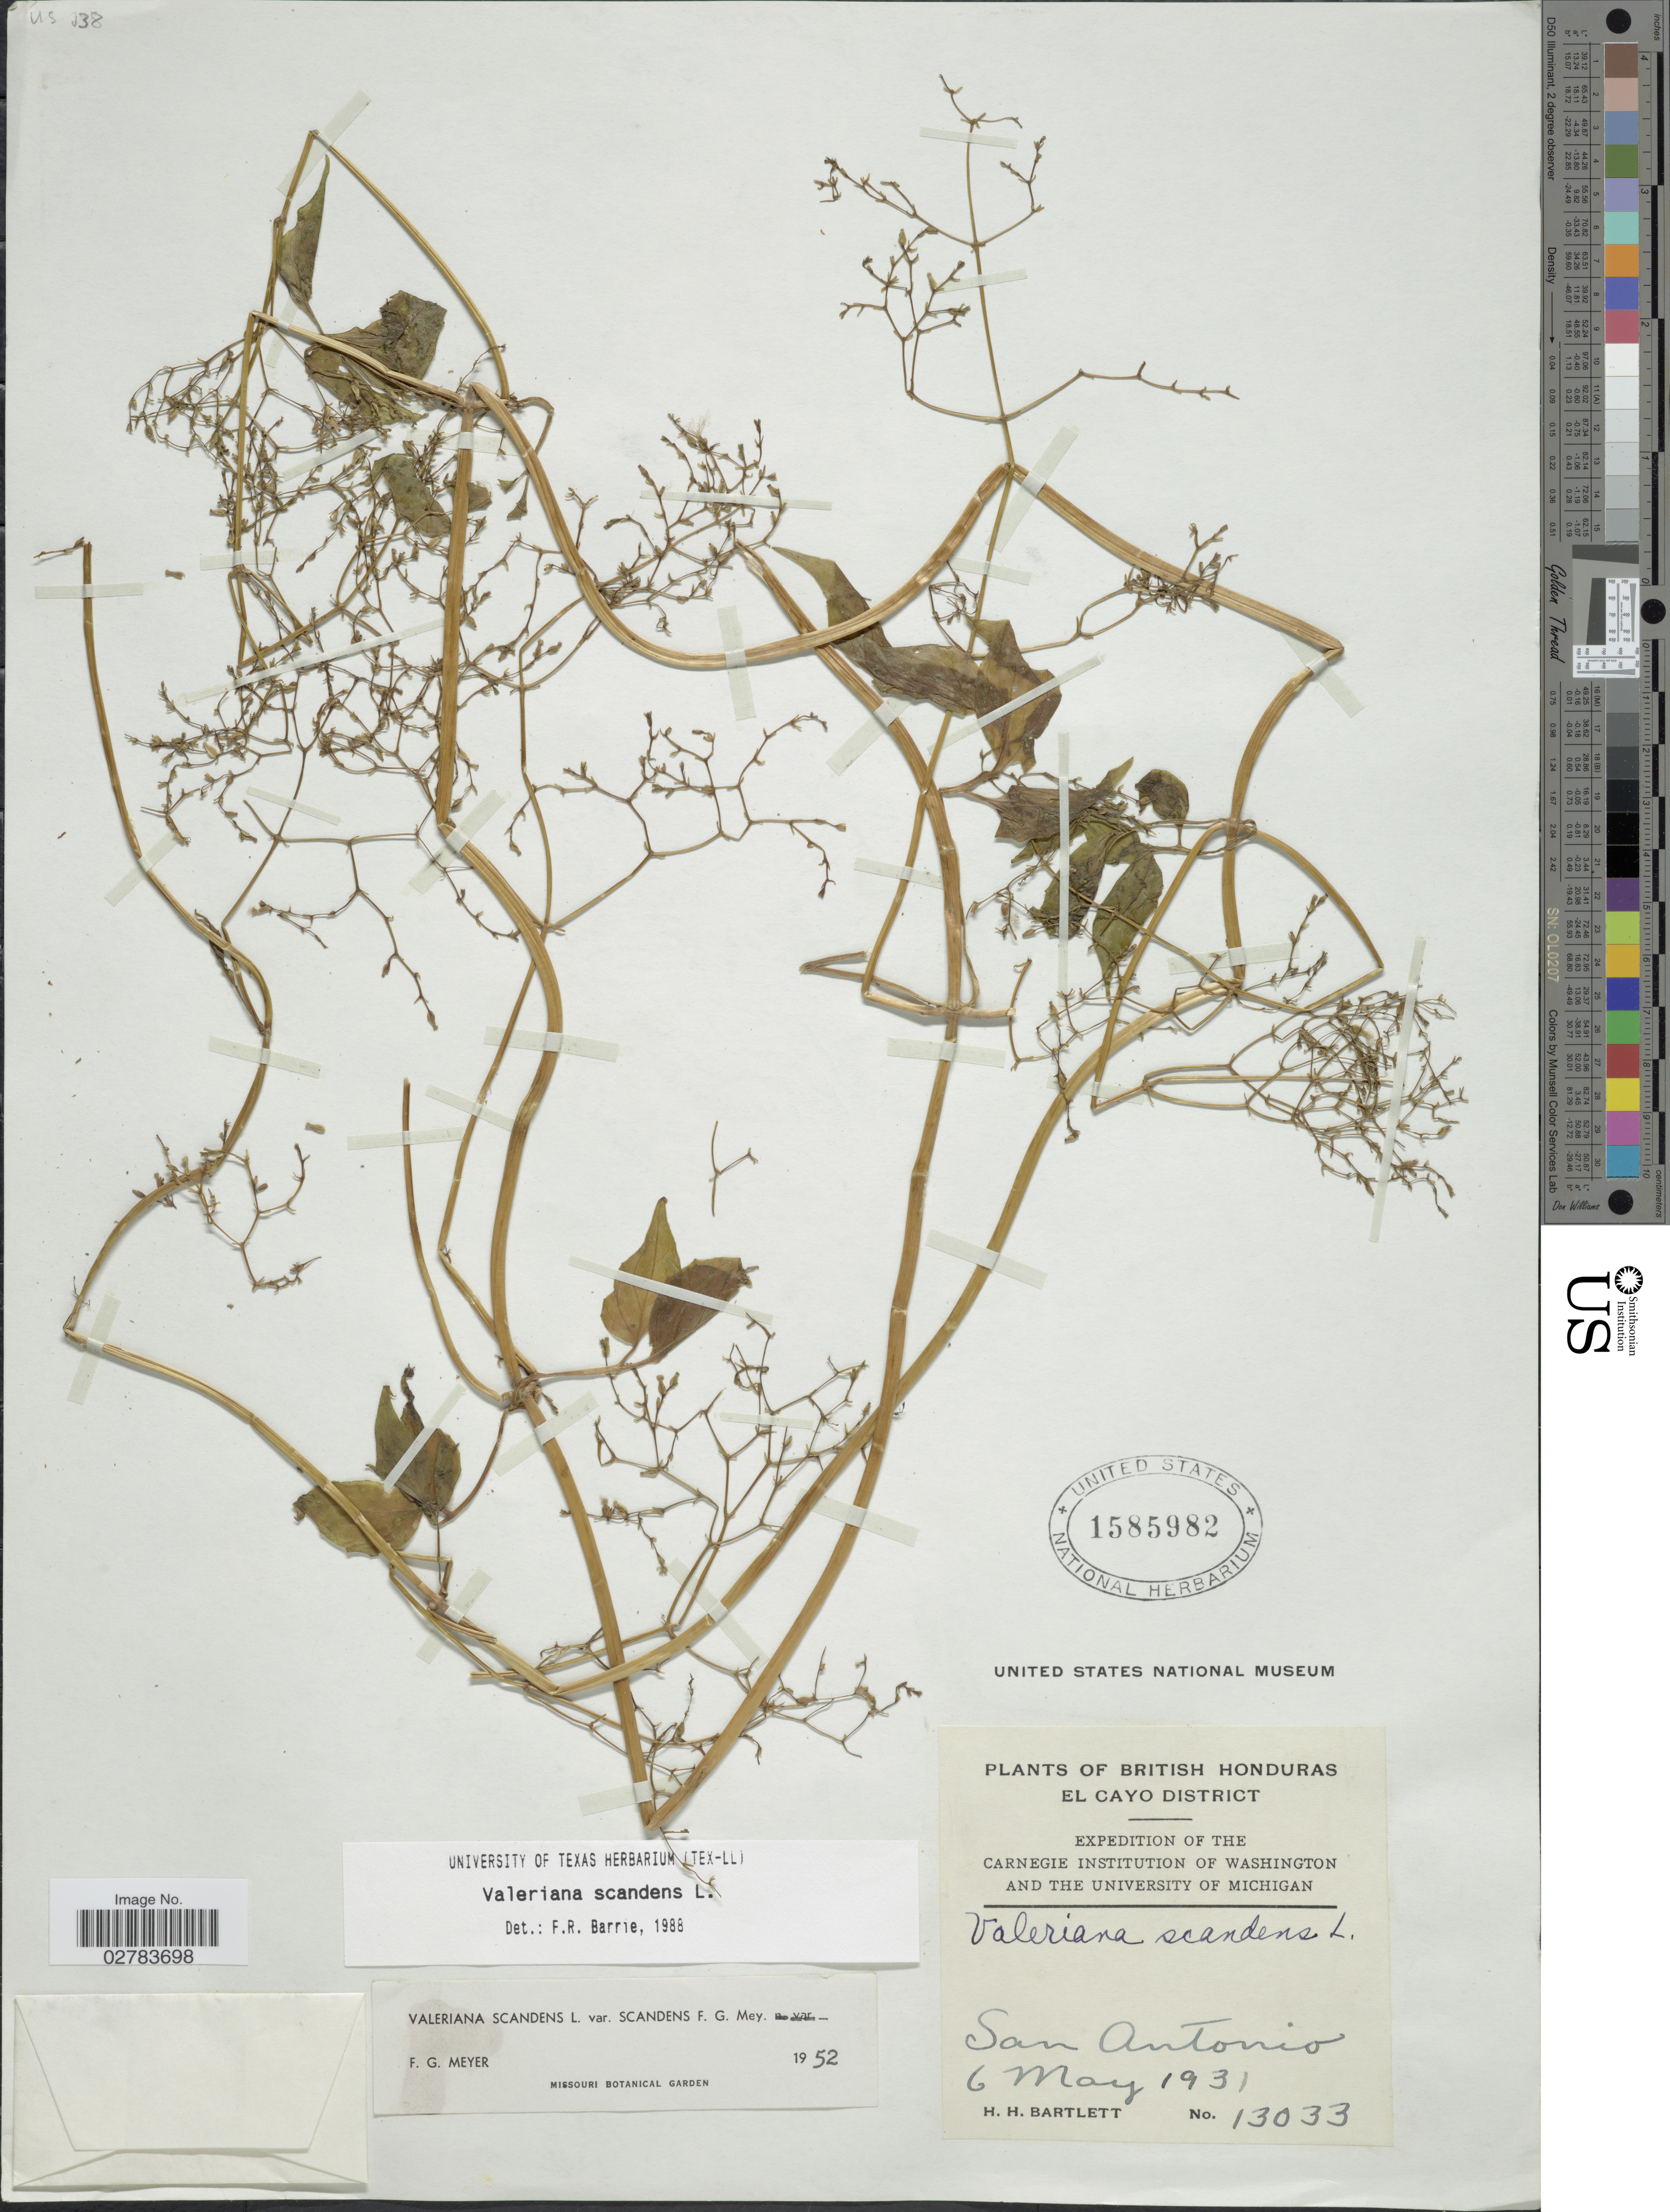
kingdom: Plantae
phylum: Tracheophyta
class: Magnoliopsida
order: Dipsacales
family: Caprifoliaceae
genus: Valeriana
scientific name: Valeriana candolleana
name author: Gardner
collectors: H. H. Bartlett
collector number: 13033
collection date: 1931-05-06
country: Belize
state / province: Cayo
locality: British Honduras. El Cayo District. San Antonio.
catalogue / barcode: US 1585982